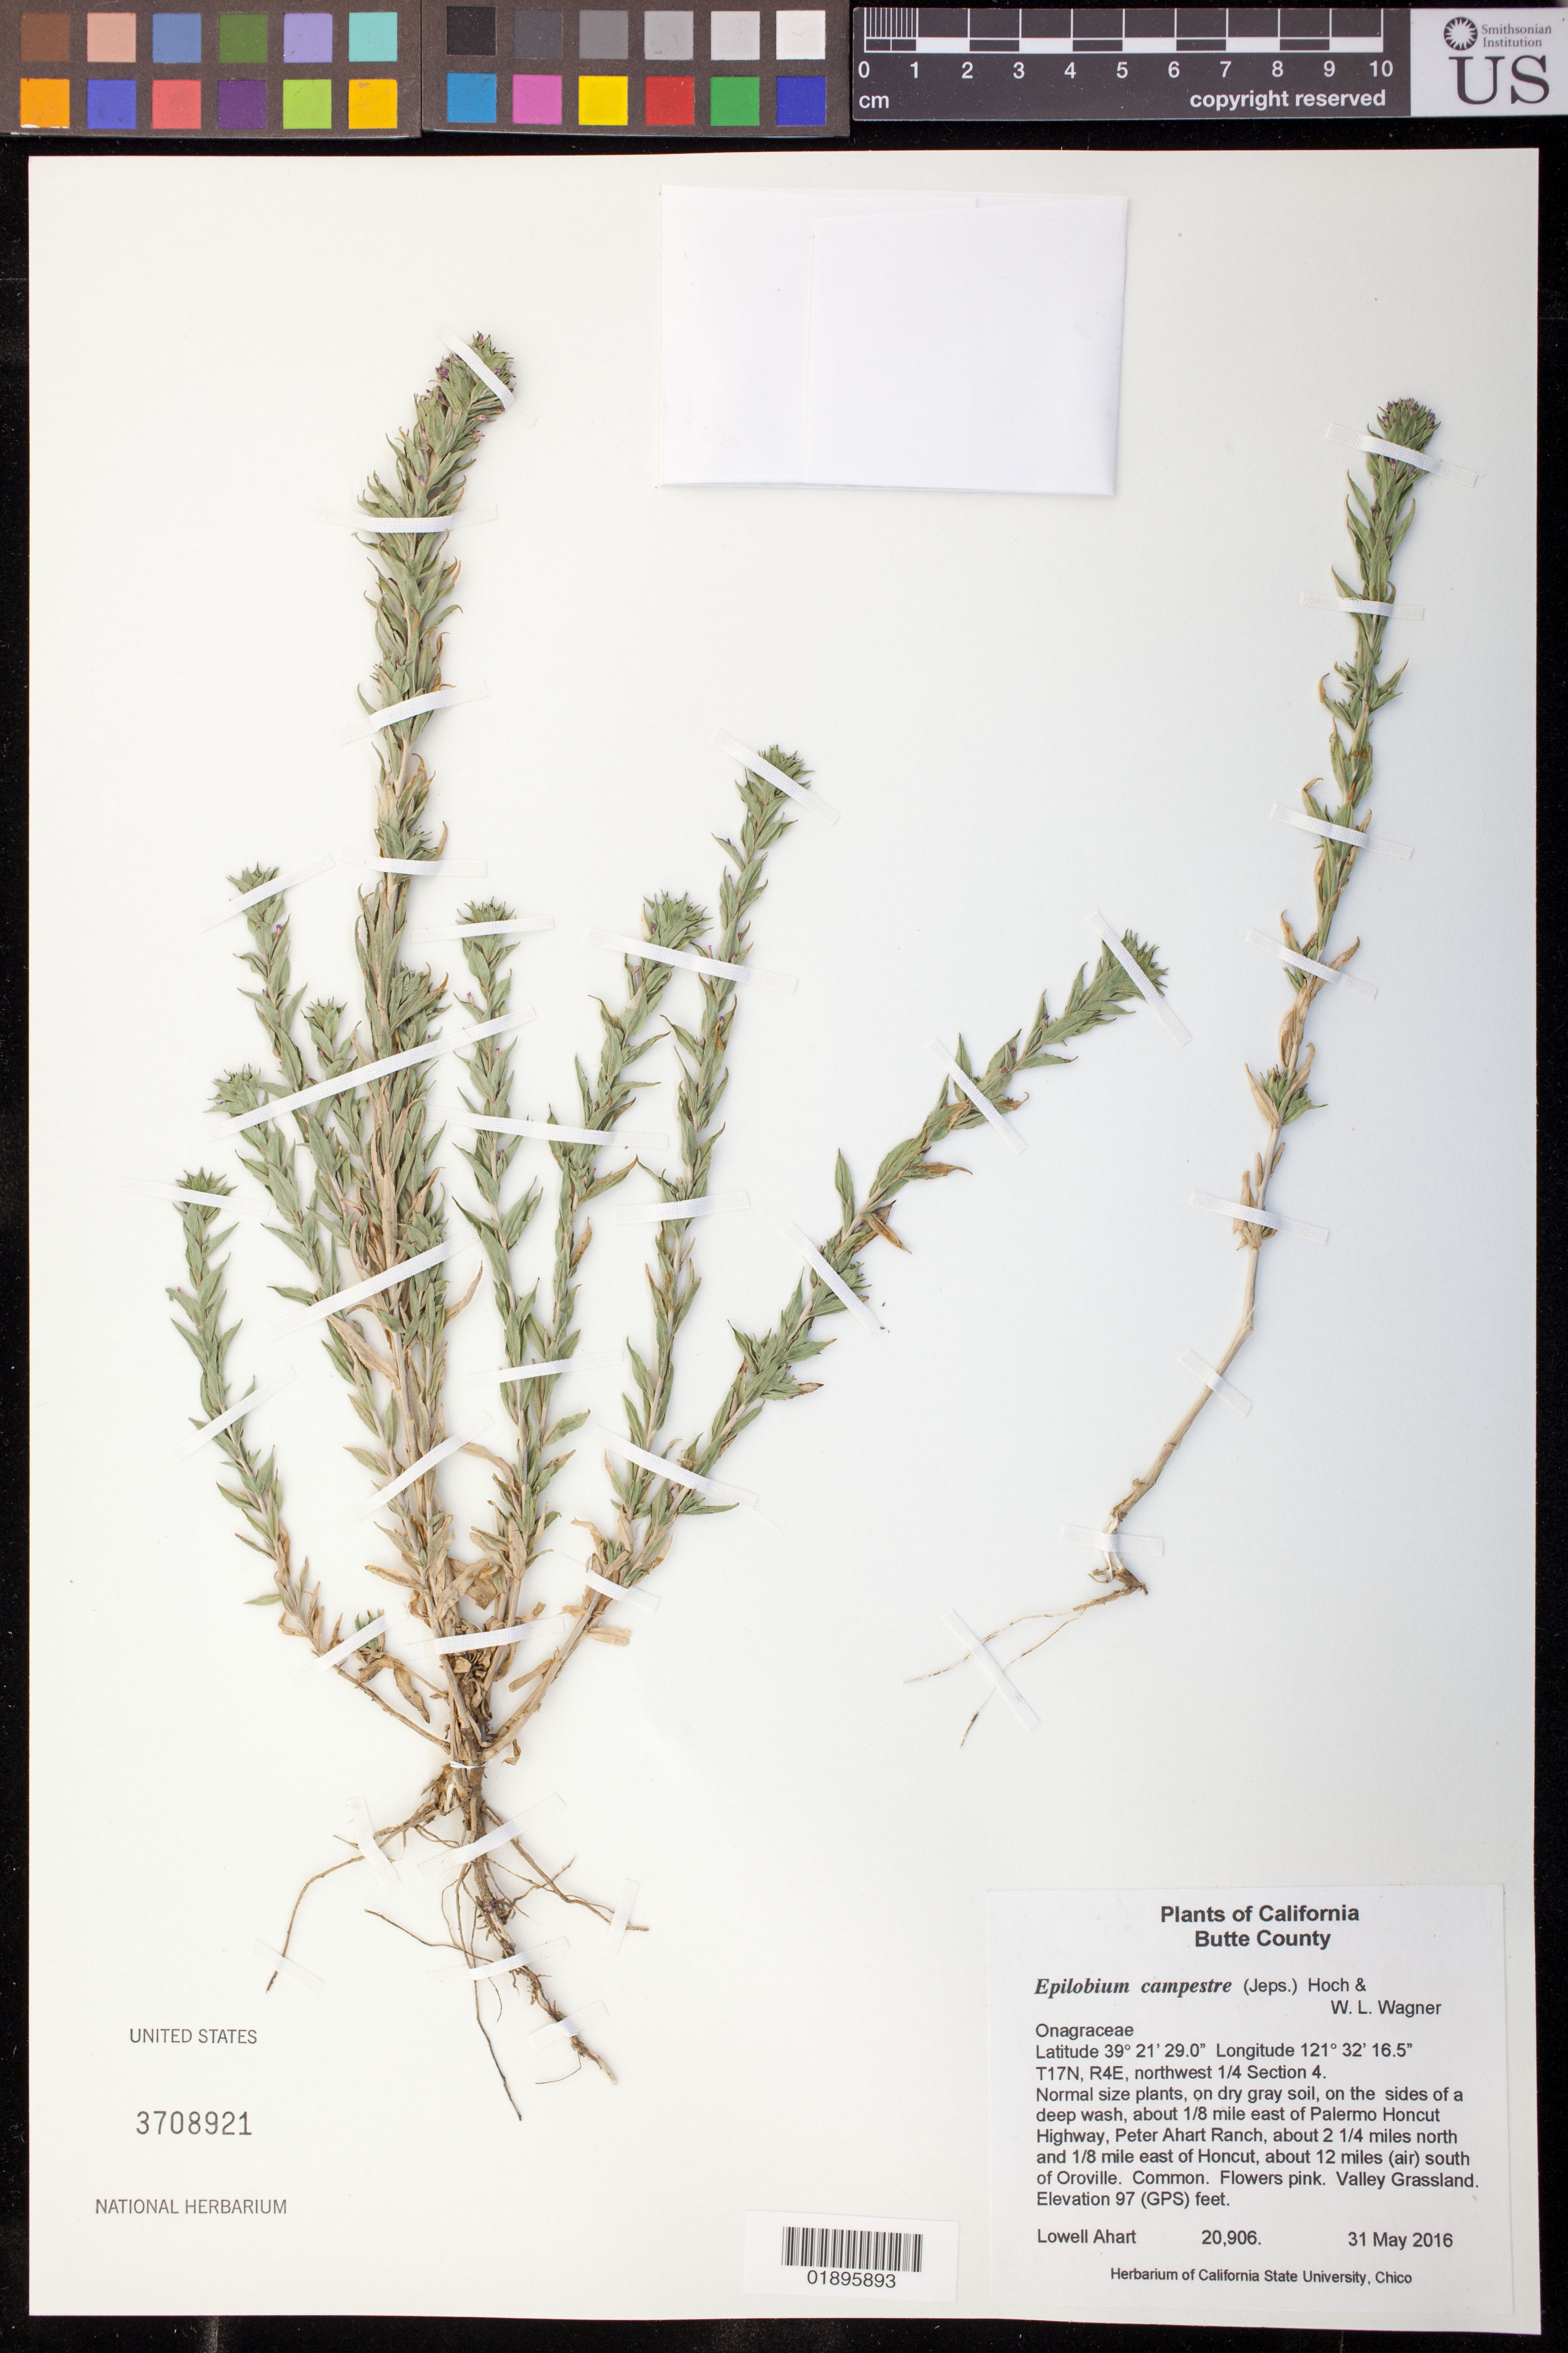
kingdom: Plantae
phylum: Tracheophyta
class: Magnoliopsida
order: Myrtales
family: Onagraceae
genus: Epilobium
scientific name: Epilobium campestre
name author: (Jeps.) Hoch & W.L. Wagner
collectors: L. Ahart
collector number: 20906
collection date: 2016-05-31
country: United States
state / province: California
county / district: Butte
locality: T17N, R4E, northwest 1/4 section 4. On the sides of a deep wash, about 1/8 mile east of Palemo Honcut Highway, Peter Ahart Ranch, about 2 1/4 miles north and 1/8 mile east of Honcut, about 12 miles (air) south of Oroville.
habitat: Valley grassland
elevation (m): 30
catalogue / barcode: US 3708921